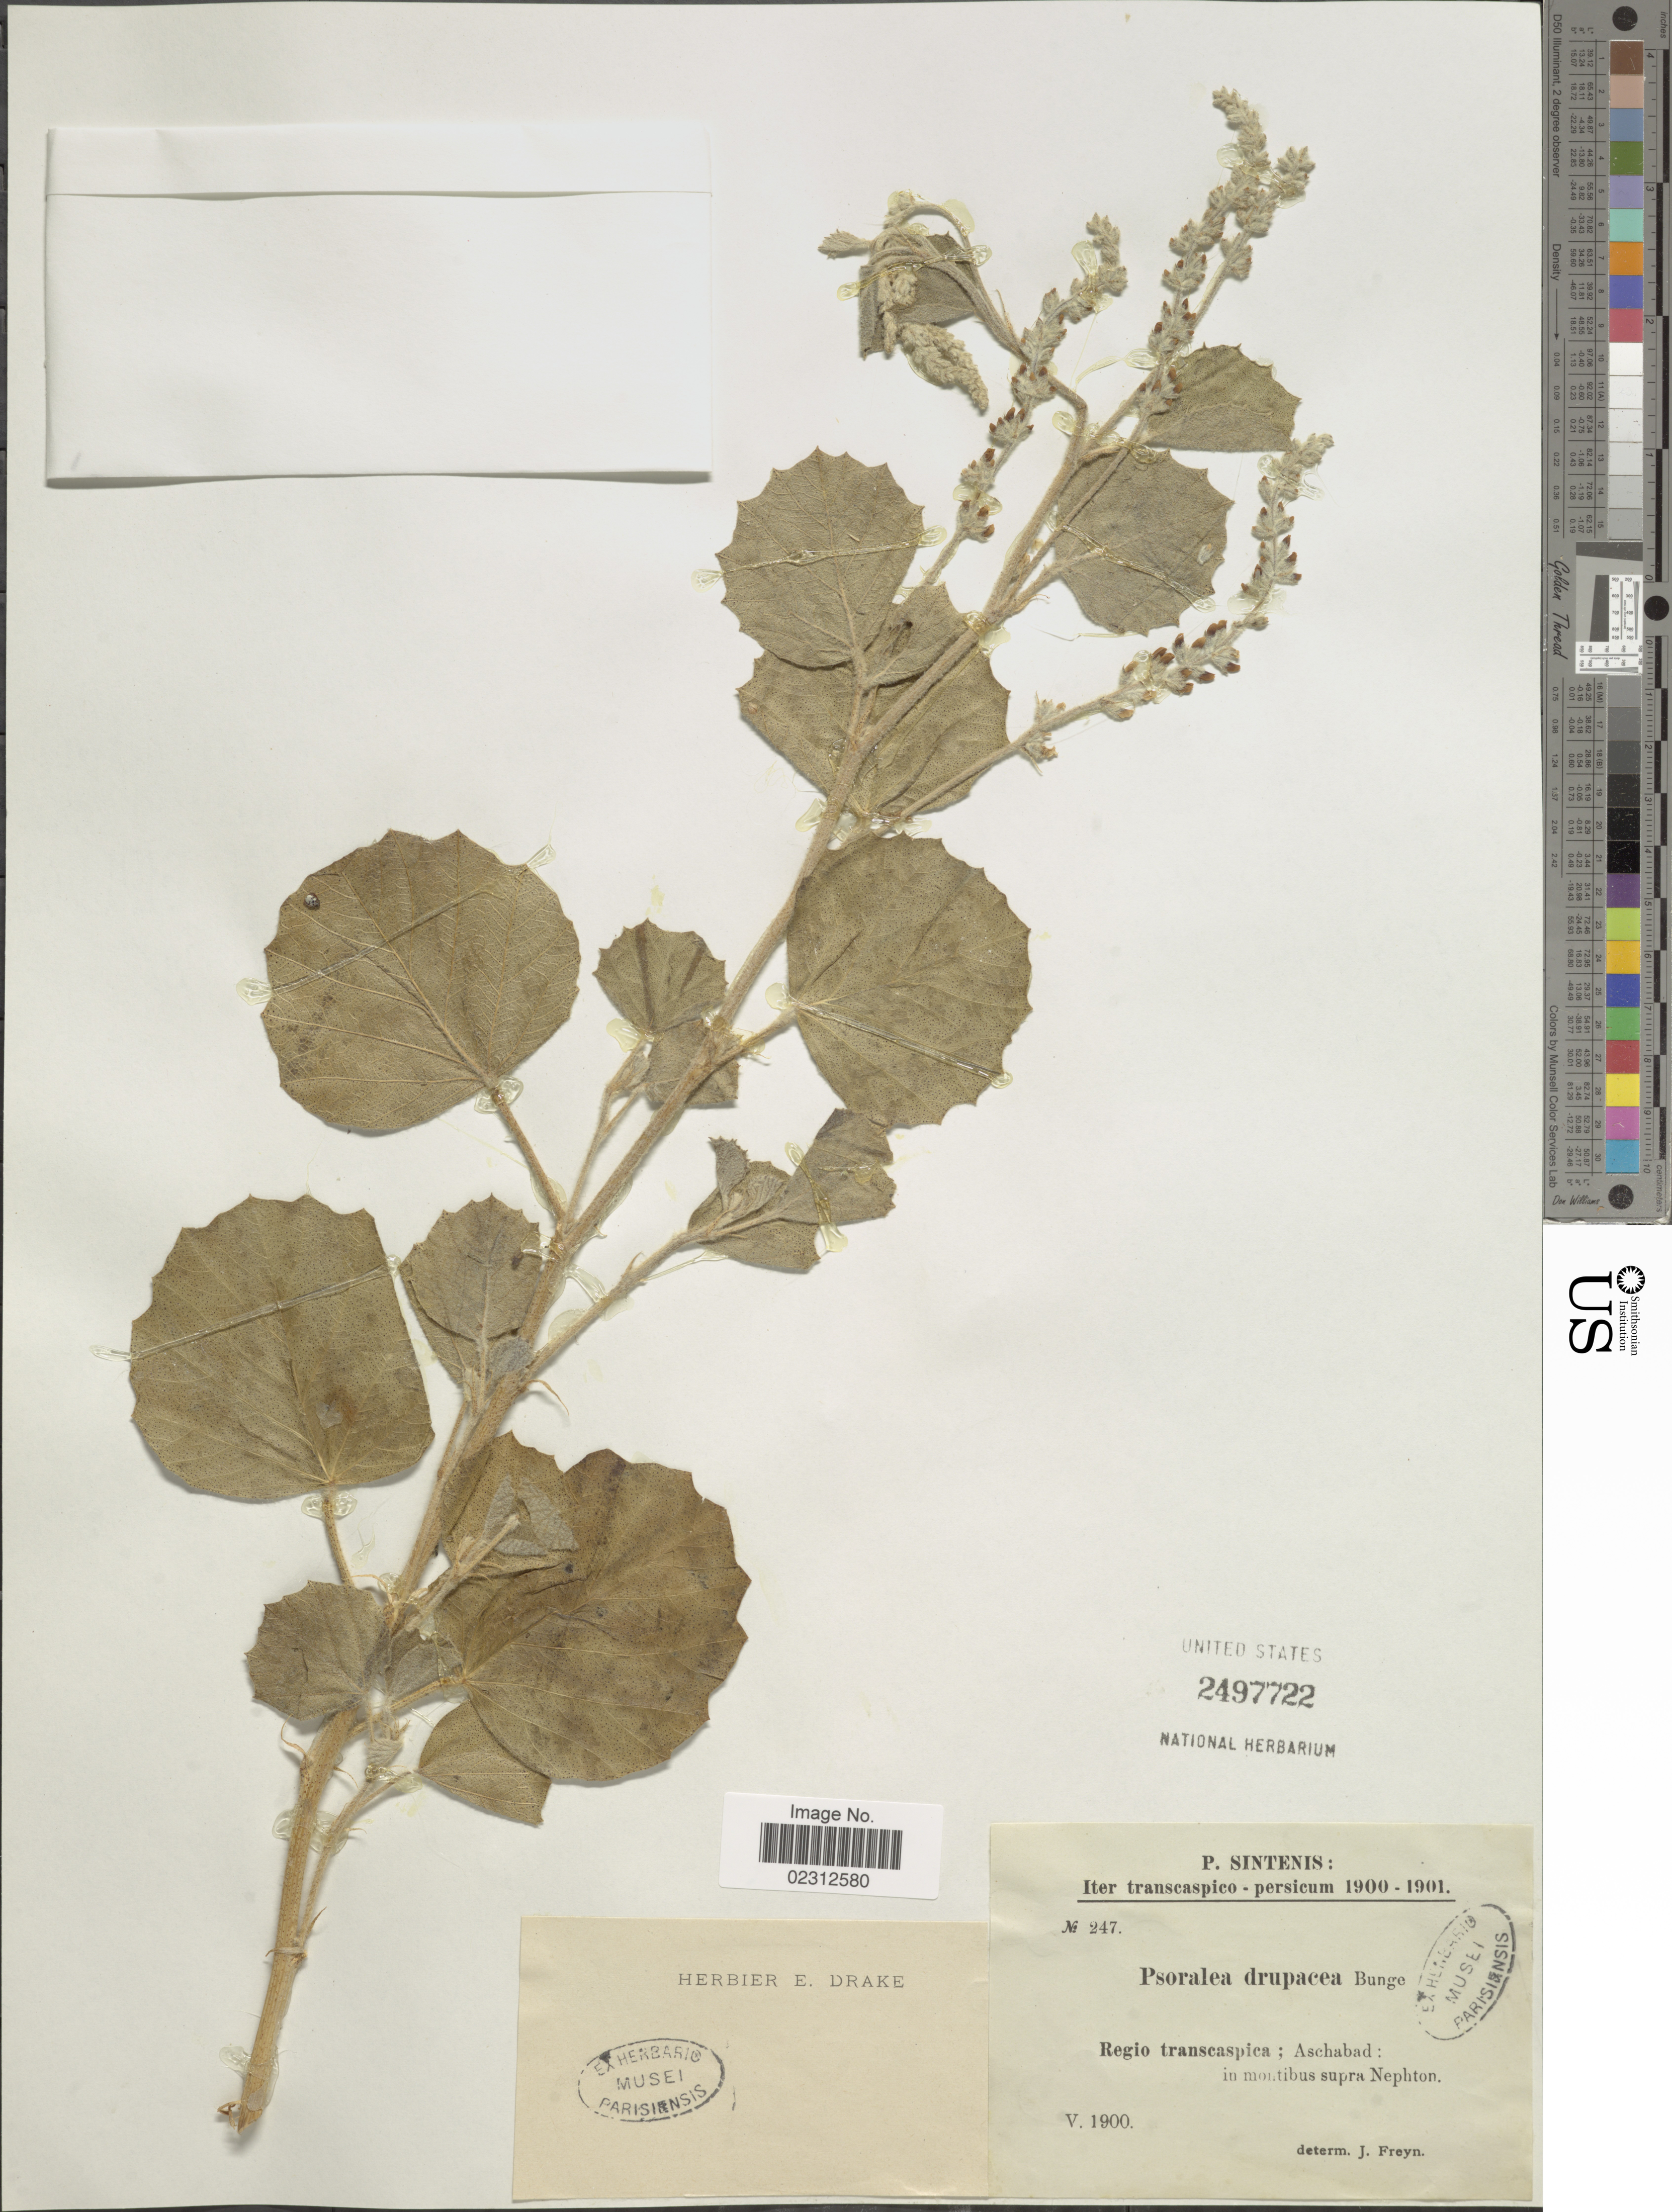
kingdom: Plantae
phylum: Tracheophyta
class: Magnoliopsida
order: Fabales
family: Fabaceae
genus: Cullen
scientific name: Cullen drupacea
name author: (Bunge) C.H. Stirt.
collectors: P. Sintenis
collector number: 247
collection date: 1900-04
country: Turkmenistan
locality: Regio transcaspica: Aschabad: in montibus supra Nephton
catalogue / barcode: US 2497722